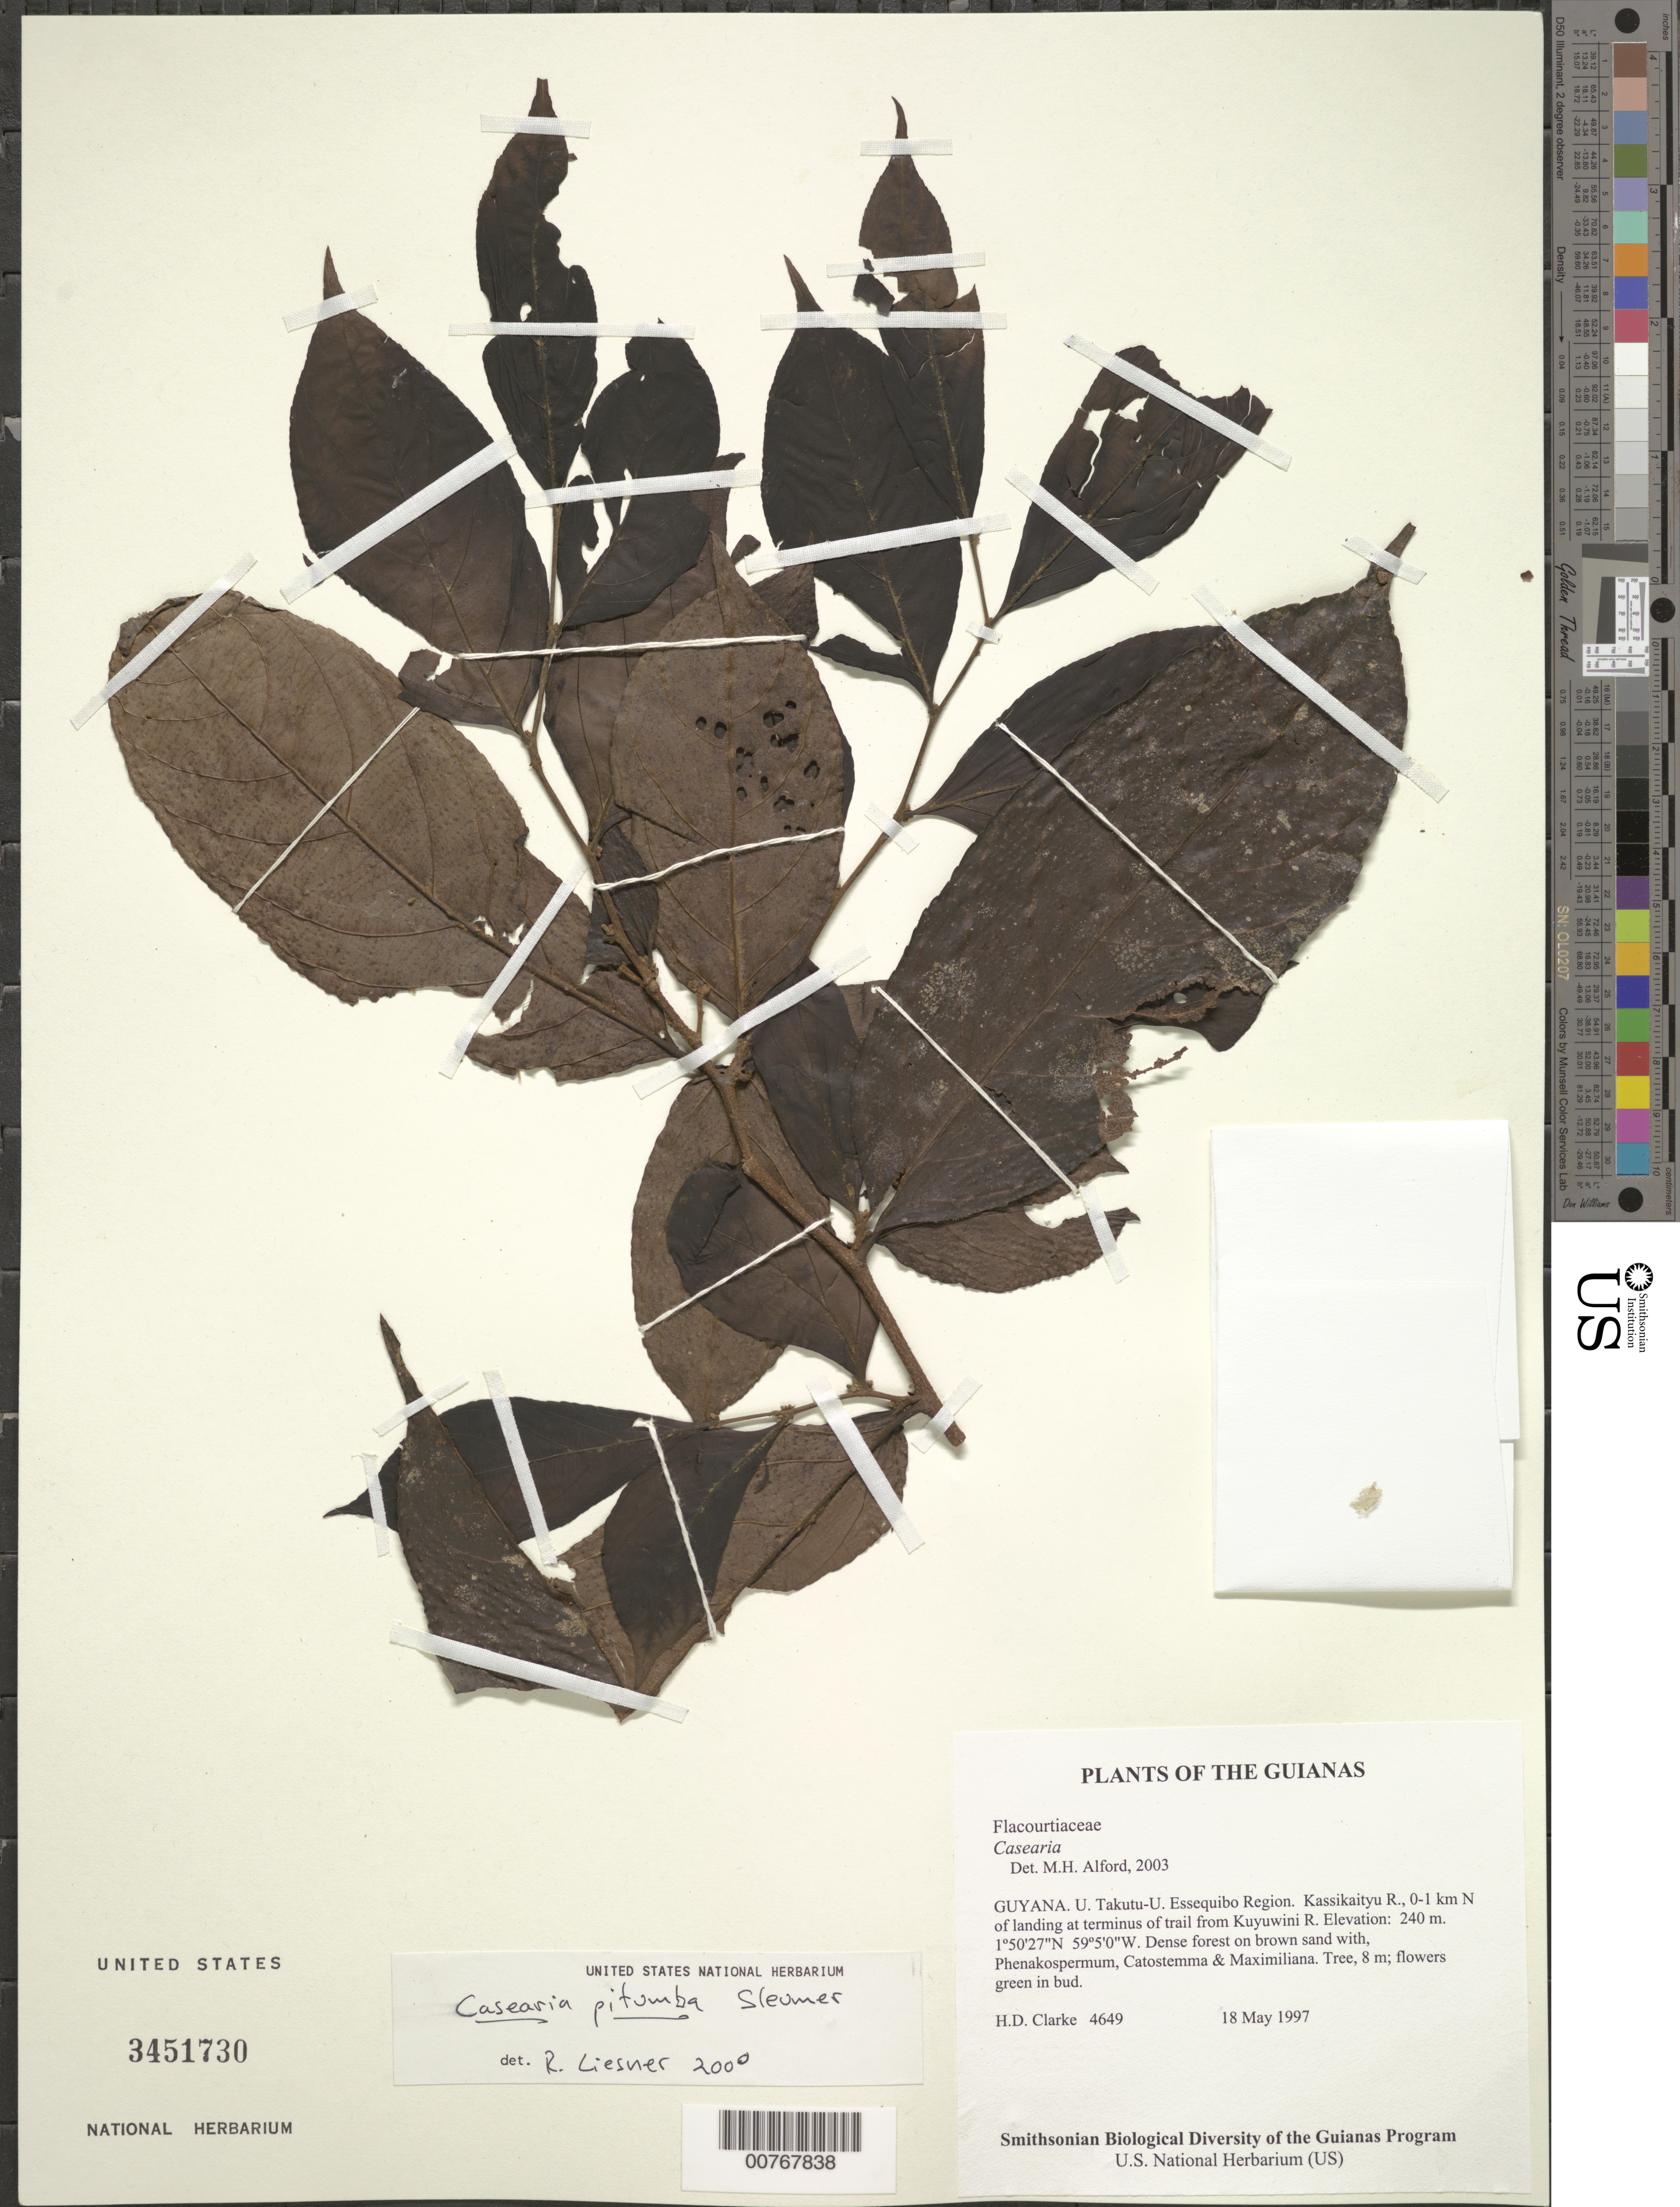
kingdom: Plantae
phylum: Tracheophyta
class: Magnoliopsida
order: Malpighiales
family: Salicaceae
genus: Casearia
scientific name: Casearia pitumba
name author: Sleumer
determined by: Liesner, R. L.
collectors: H. D. Clarke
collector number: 4649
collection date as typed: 18 May 1997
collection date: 1997-05-18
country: Guyana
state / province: U. Takutu-U. Essequibo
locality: Kassikaityu R., 0-1 km N of landing at terminus of trail from Kuyuwini R.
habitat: Dense forest on brown sand with, Phenakospermum, Catostemma & Maximiliana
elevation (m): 240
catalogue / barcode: US 3451730